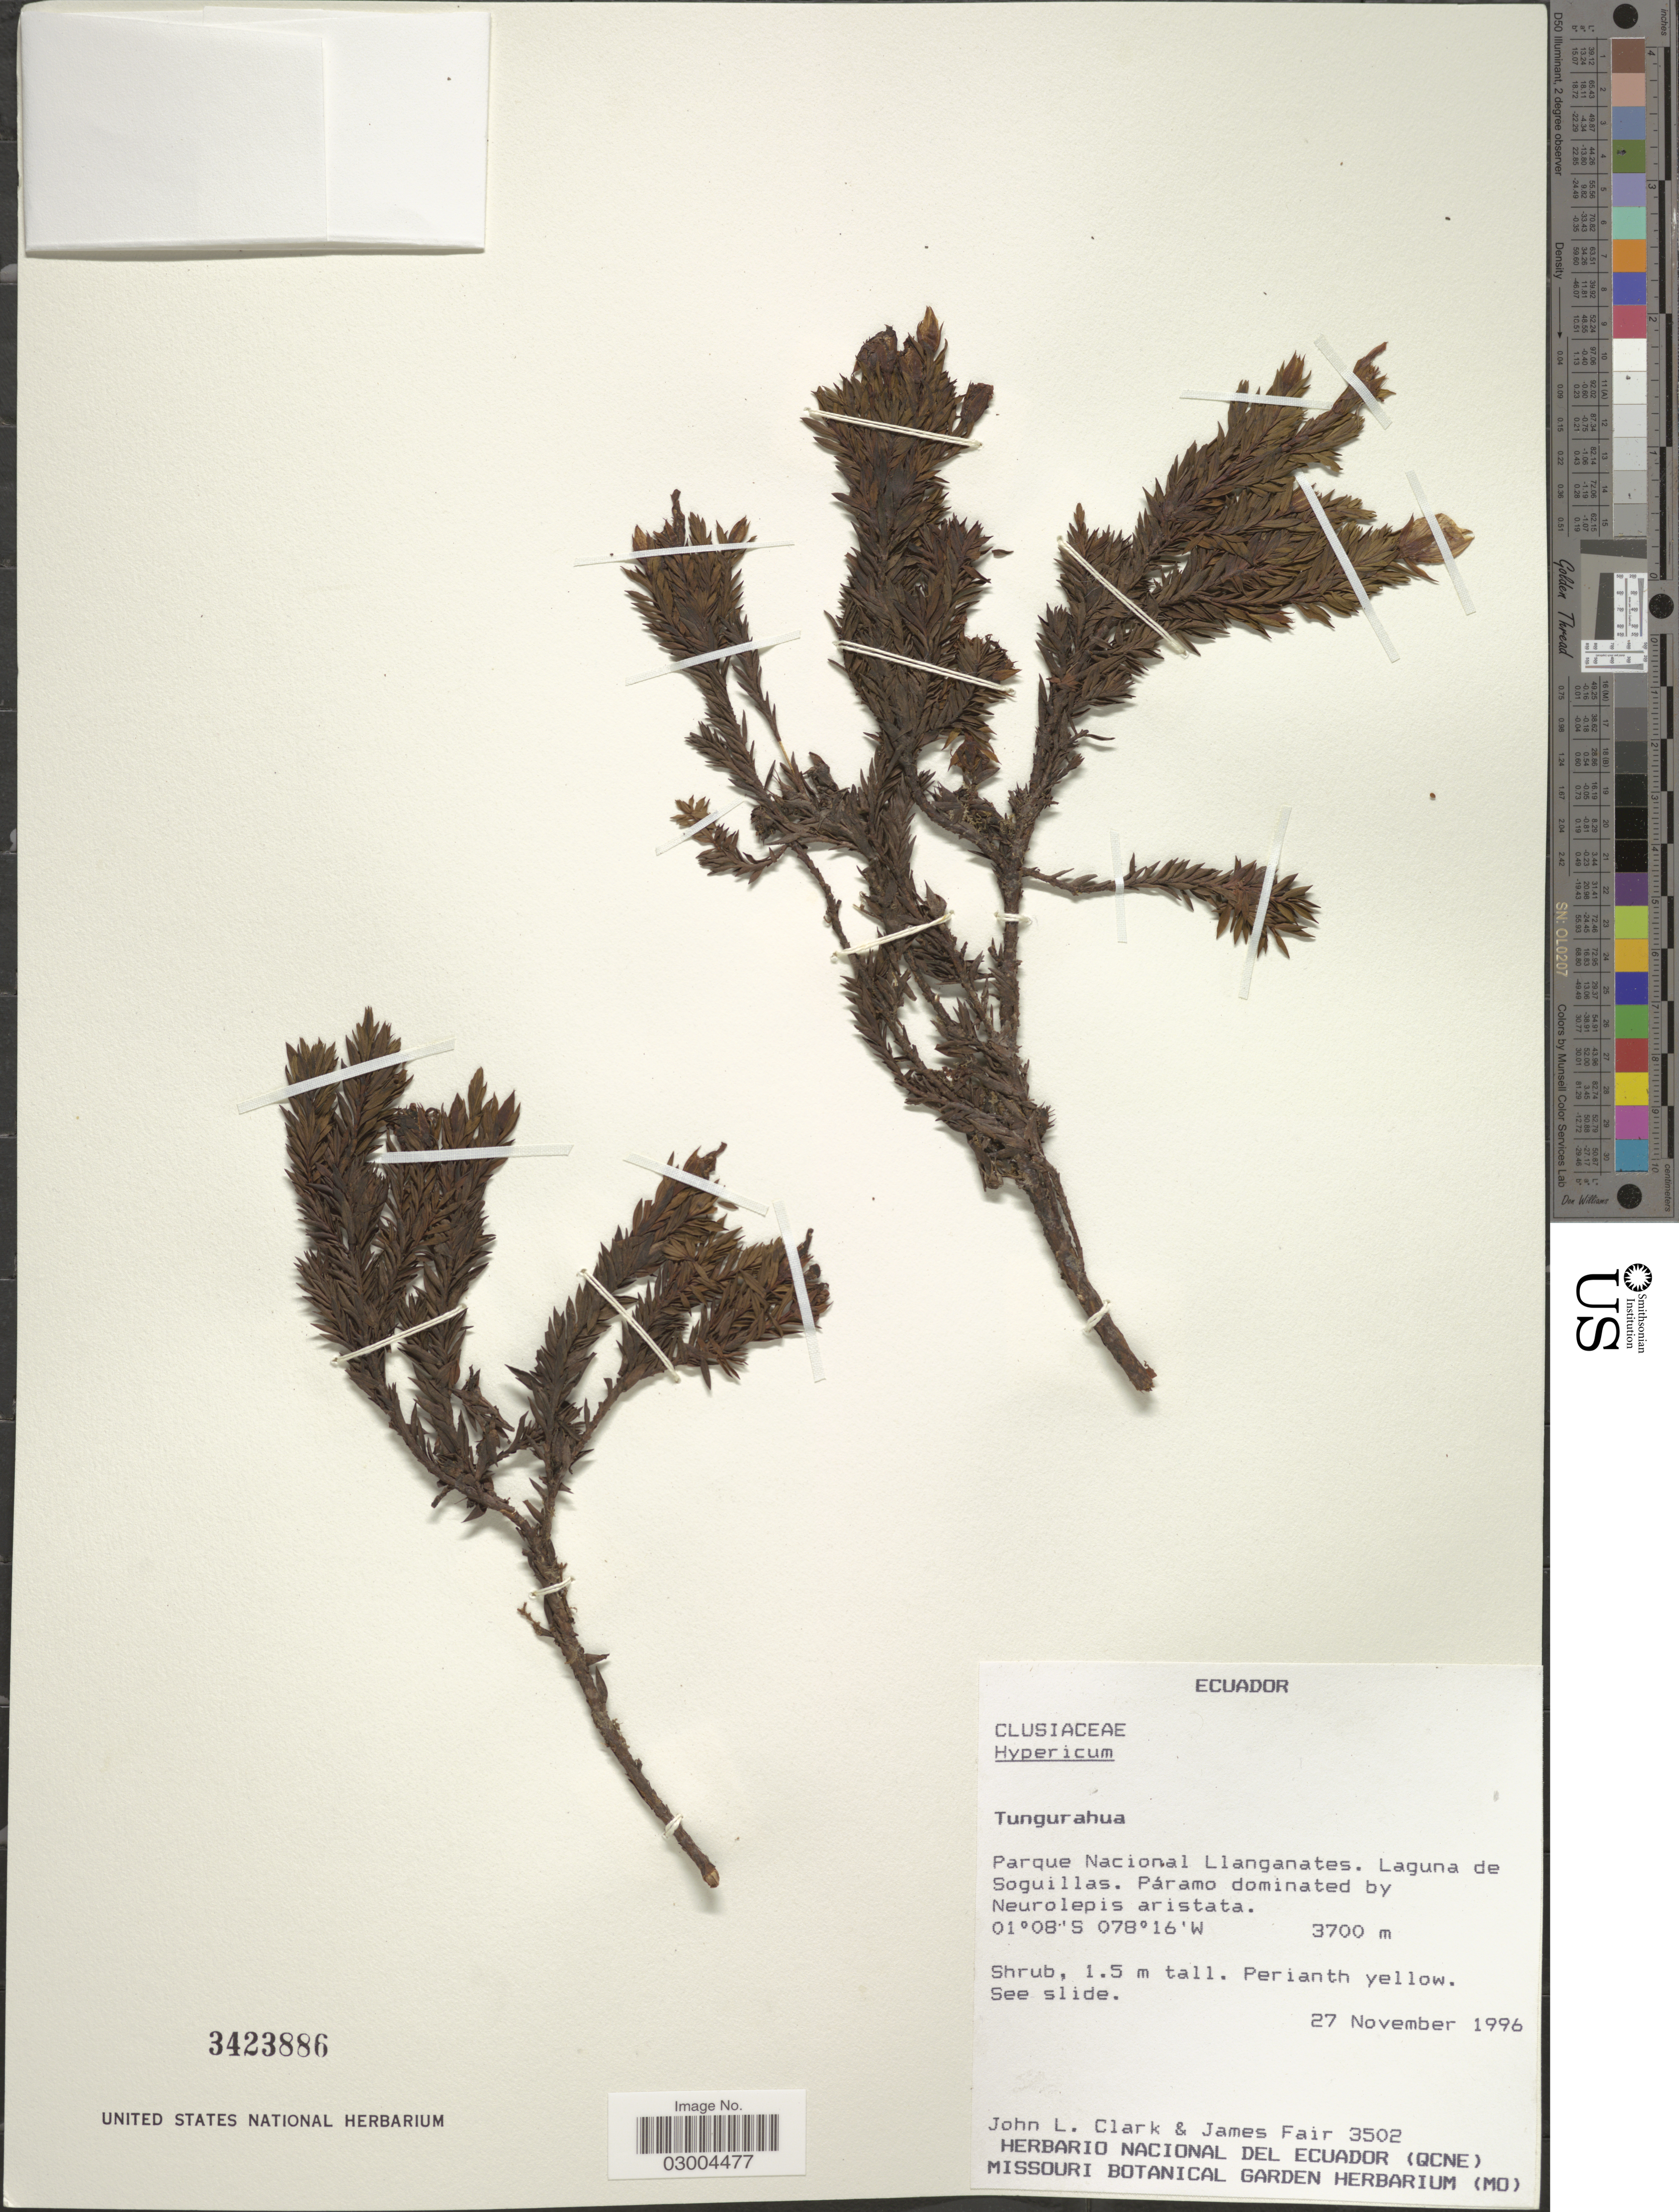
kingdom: Plantae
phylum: Tracheophyta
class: Magnoliopsida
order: Malpighiales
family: Hypericaceae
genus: Hypericum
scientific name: Hypericum sp.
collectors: J. L. Clark & J. Fair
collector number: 3502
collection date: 1996-11-27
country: Ecuador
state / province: Tungurahua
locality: Parque Nacional Llanganates. Laguna de Soguillas.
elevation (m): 3700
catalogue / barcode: US 3423886